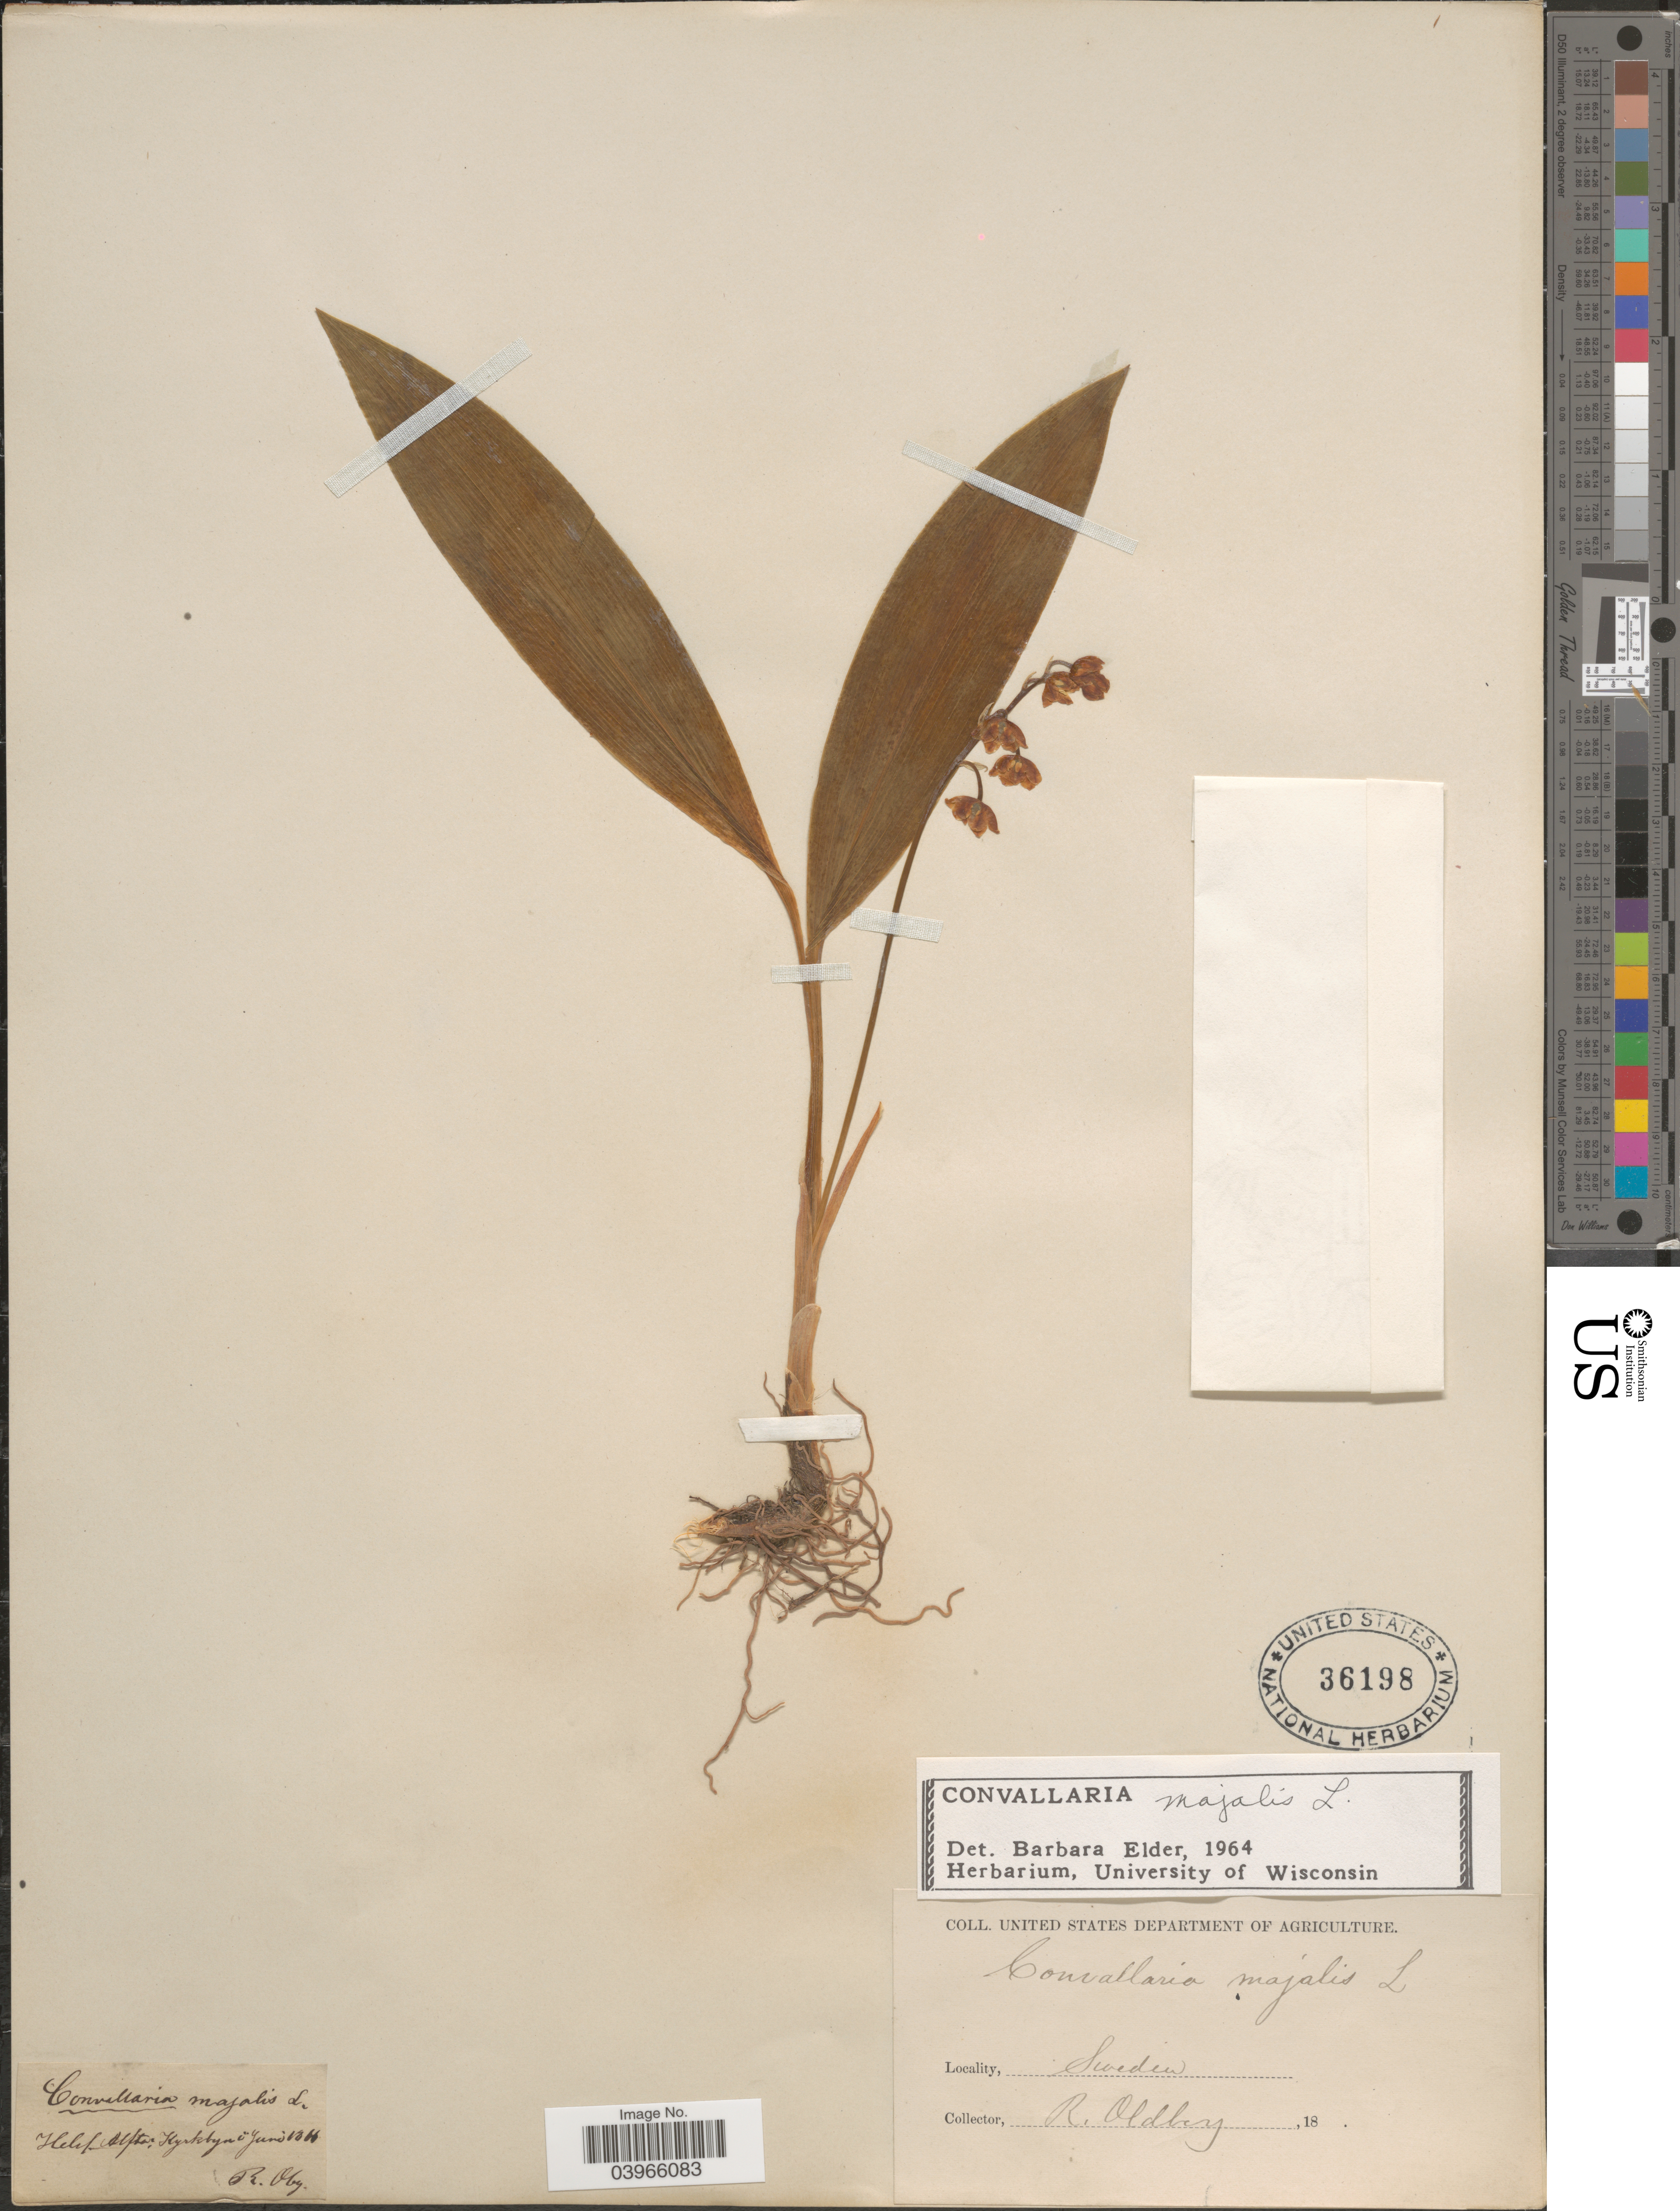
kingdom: Plantae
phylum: Tracheophyta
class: Liliopsida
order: Asparagales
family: Asparagaceae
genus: Convallaria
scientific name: Convallaria majalis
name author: L.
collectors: R. Oldberg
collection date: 1866-06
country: Sweden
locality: Helsf. Olfta; Kyrkbyn.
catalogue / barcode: US 36198